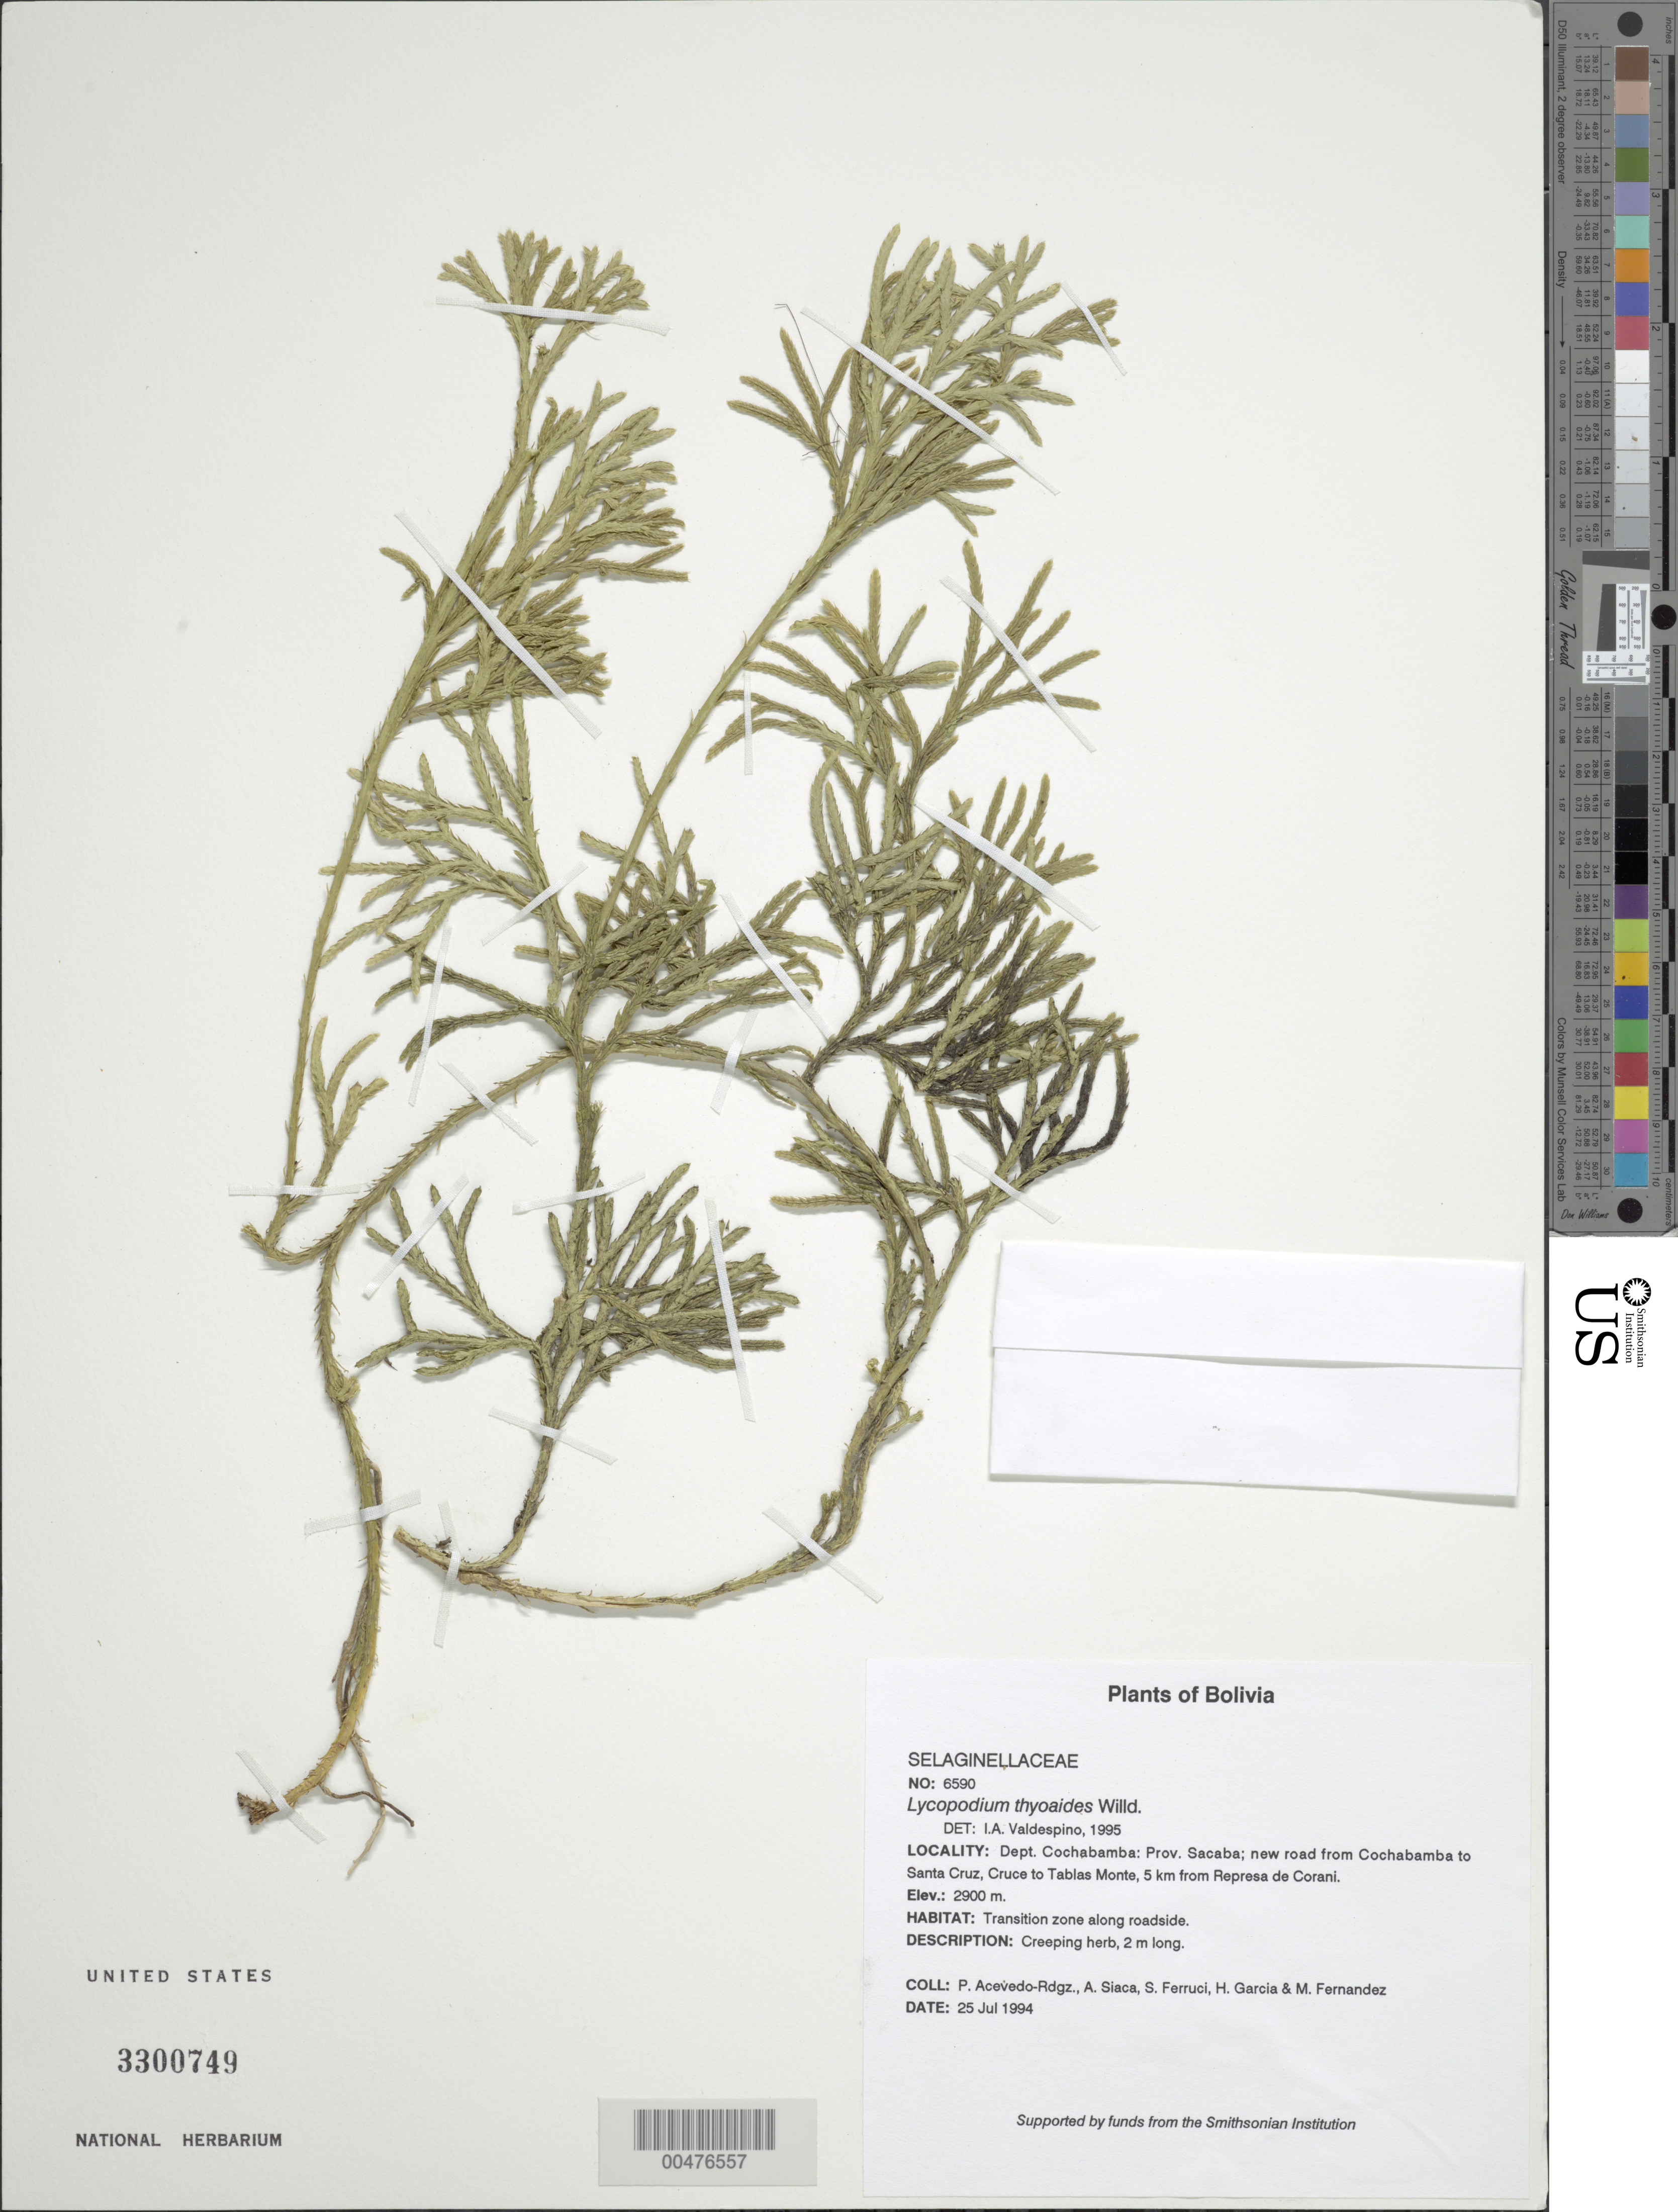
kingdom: Plantae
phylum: Tracheophyta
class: Lycopodiopsida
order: Lycopodiales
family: Lycopodiaceae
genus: Diphasiastrum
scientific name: Diphasiastrum thyoides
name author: (Humb. & Bonpl. ex Willd.) Holub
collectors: P. Acevedo-Rodr., A. Siaca, S. Ferrucci, H. Garcia & M. Fernández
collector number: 6590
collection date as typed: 25 Jul 1994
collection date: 1994-07-25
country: Bolivia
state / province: Cochabamba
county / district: Sacaba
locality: Depart. Cochabamba; Prov. Sacaba; new road from Cochabamba to Santa Cruz; Cruce to Tablas Monte, 5 km from Represa de Corani.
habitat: Transition zone along roadside.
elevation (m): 2900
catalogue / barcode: US 3300749